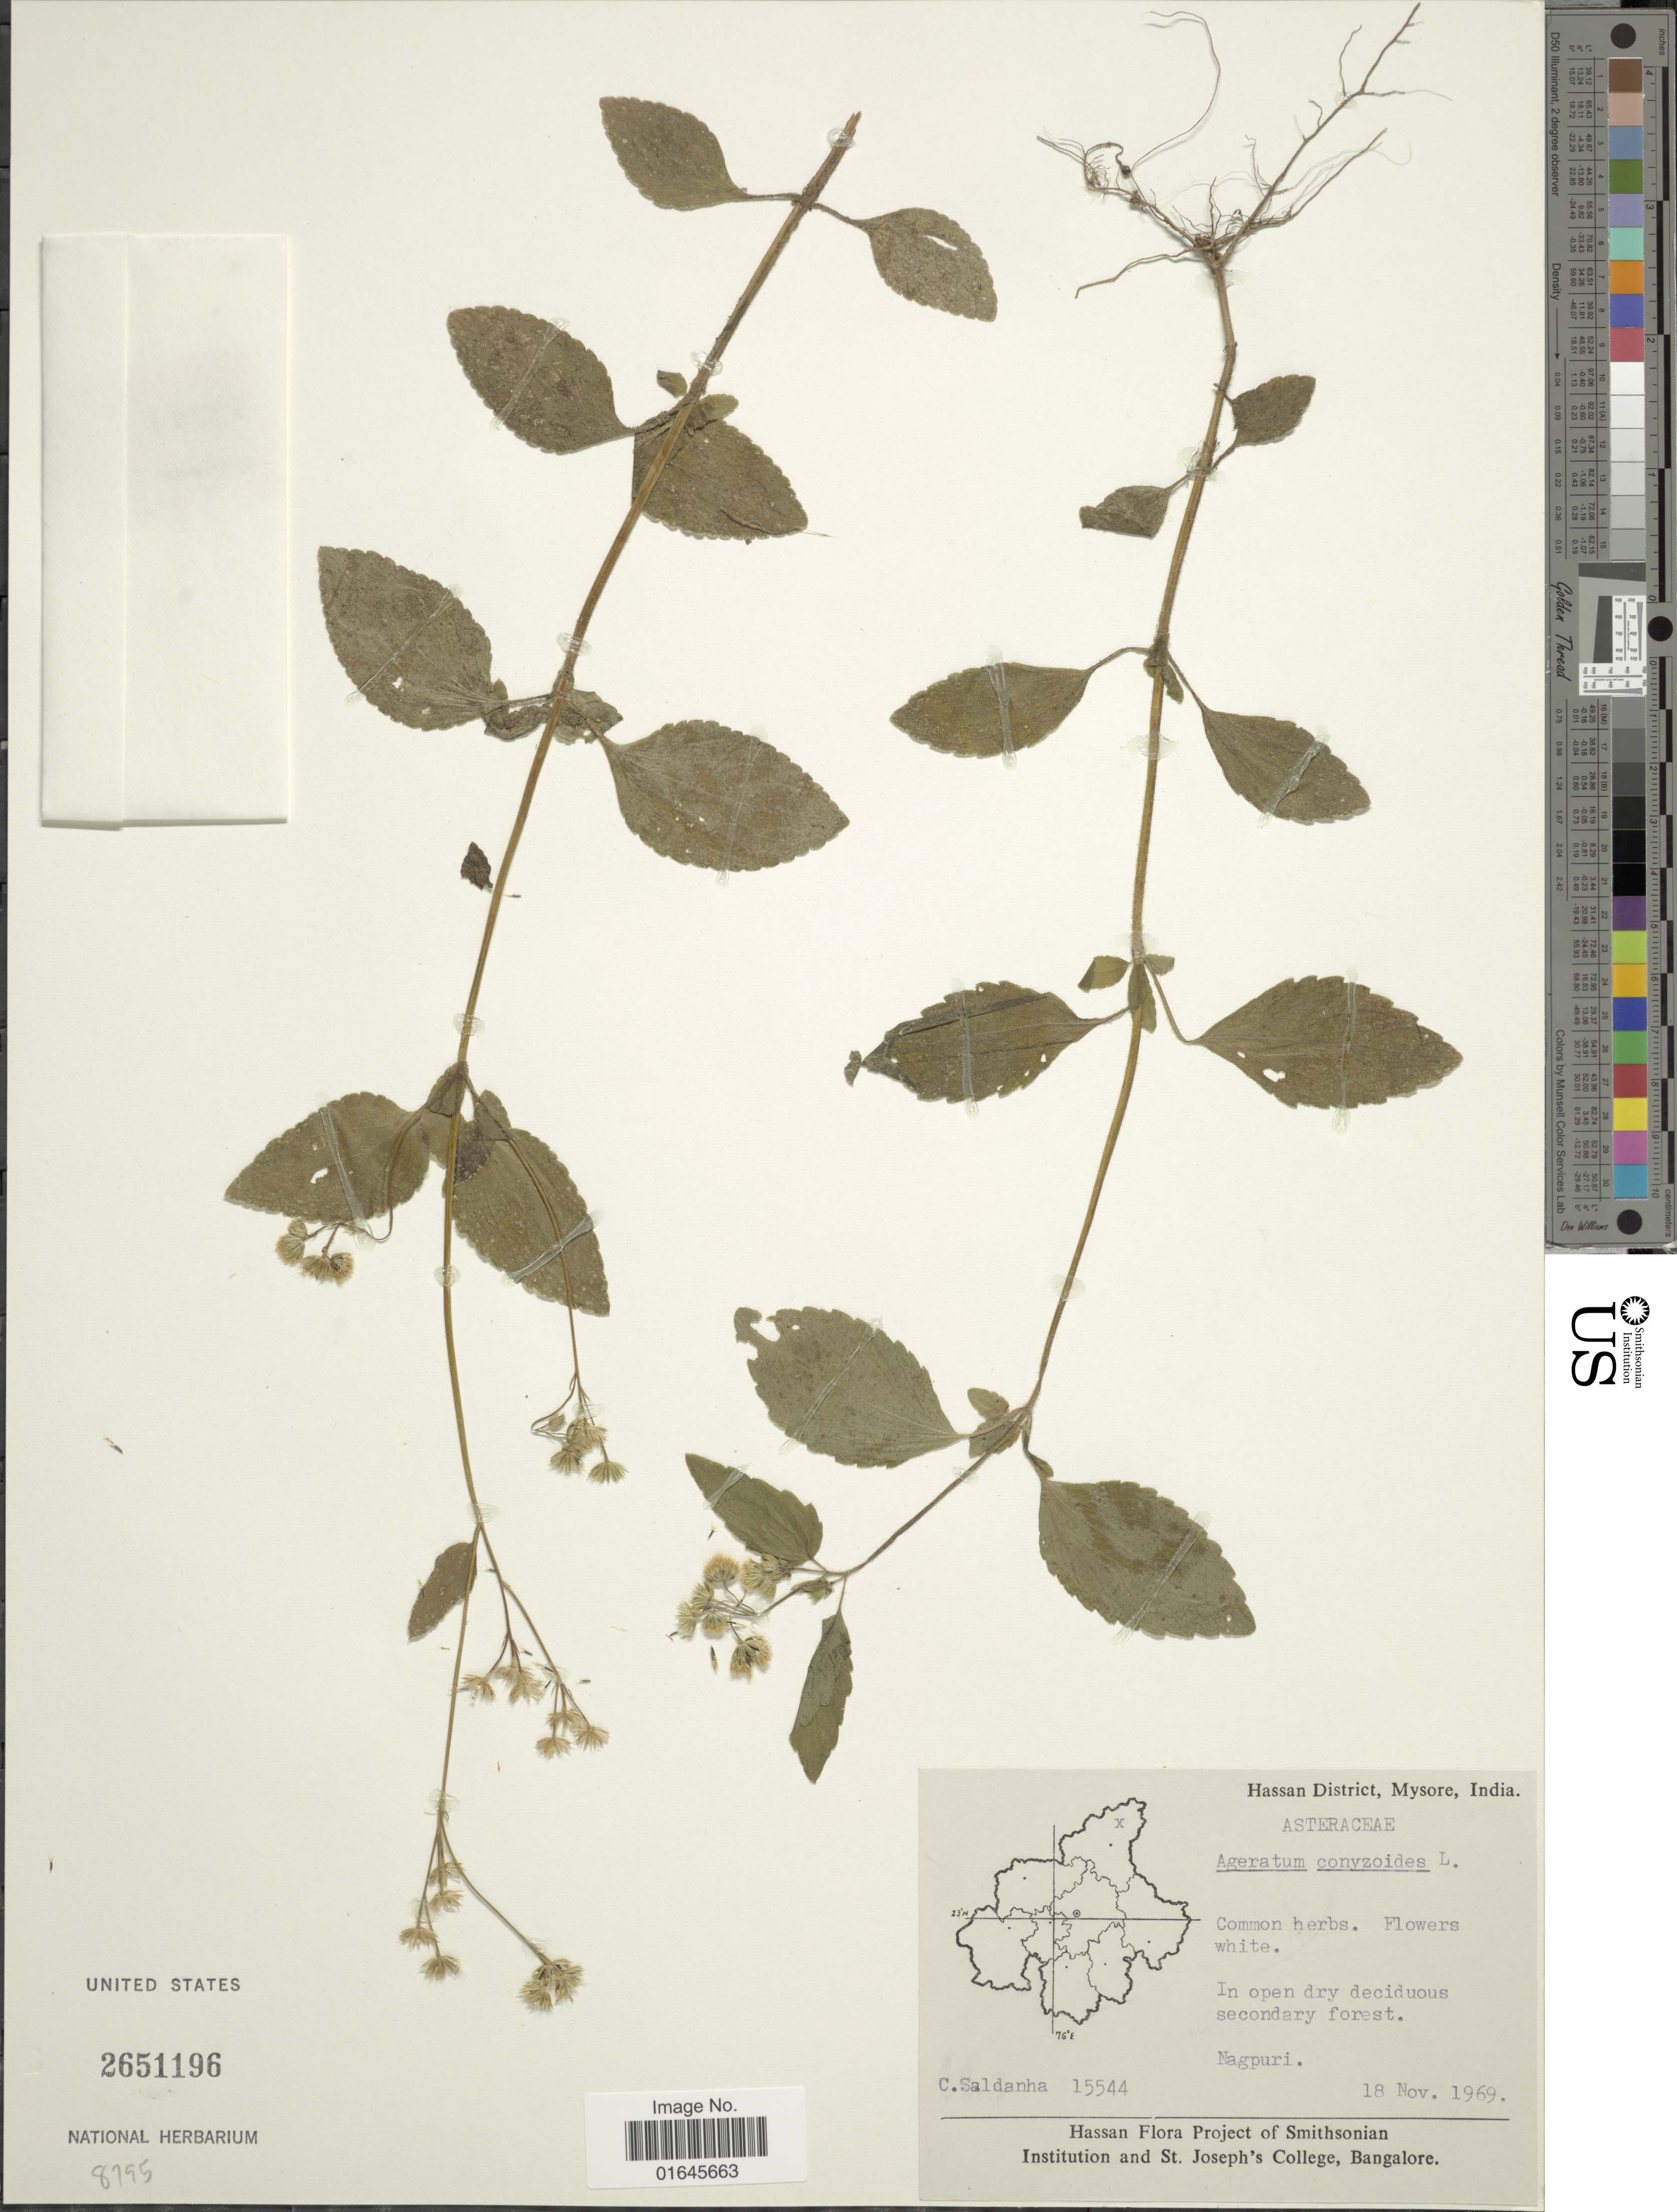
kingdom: Plantae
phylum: Tracheophyta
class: Magnoliopsida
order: Asterales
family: Asteraceae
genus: Ageratum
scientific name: Ageratum conyzoides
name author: L.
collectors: C. Saldanha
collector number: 15544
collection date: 1969-11-18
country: India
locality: Hassan District, Mysore, Nagpuri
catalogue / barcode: US 2651196